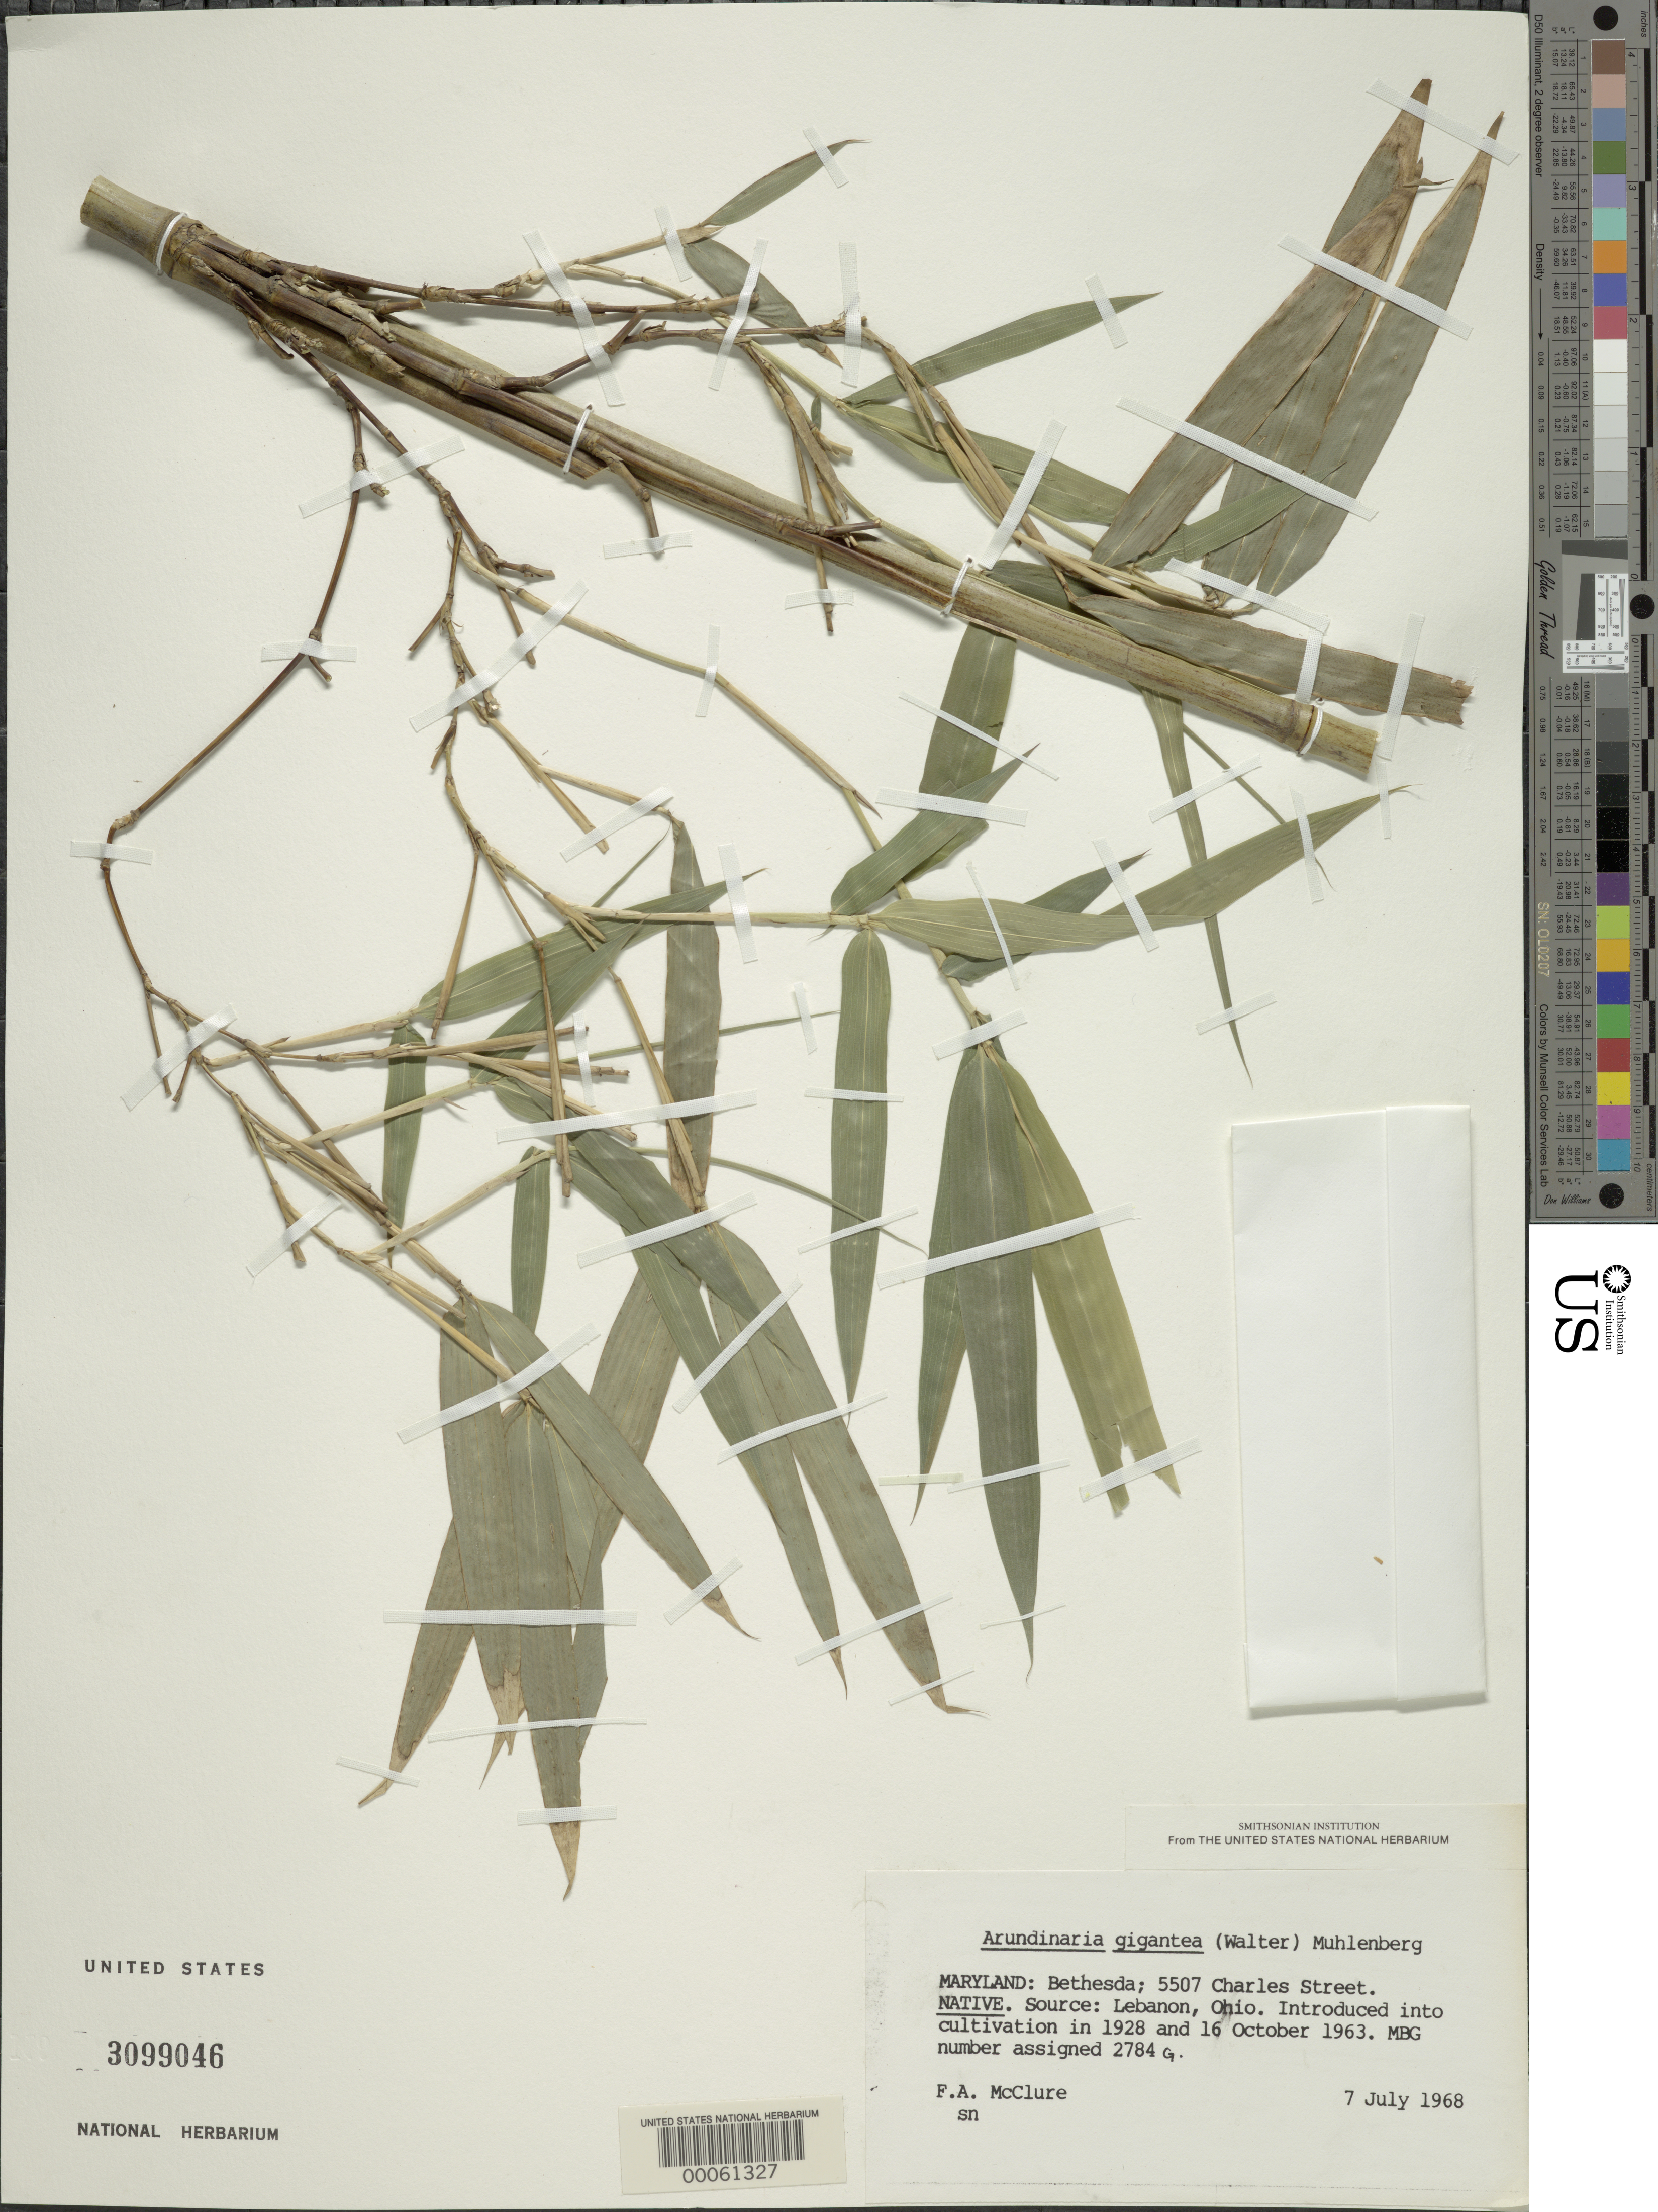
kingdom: Plantae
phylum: Tracheophyta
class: Liliopsida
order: Poales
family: Poaceae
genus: Arundinaria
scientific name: Arundinaria gigantea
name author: (Walter) Muhl.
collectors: F. A. McClure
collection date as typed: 07 Jul 1968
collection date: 1968-07-07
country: United States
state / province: Maryland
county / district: Montgomery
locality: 5507 Charles Street, Bethesda (McClure's garden)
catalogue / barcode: US 3099046